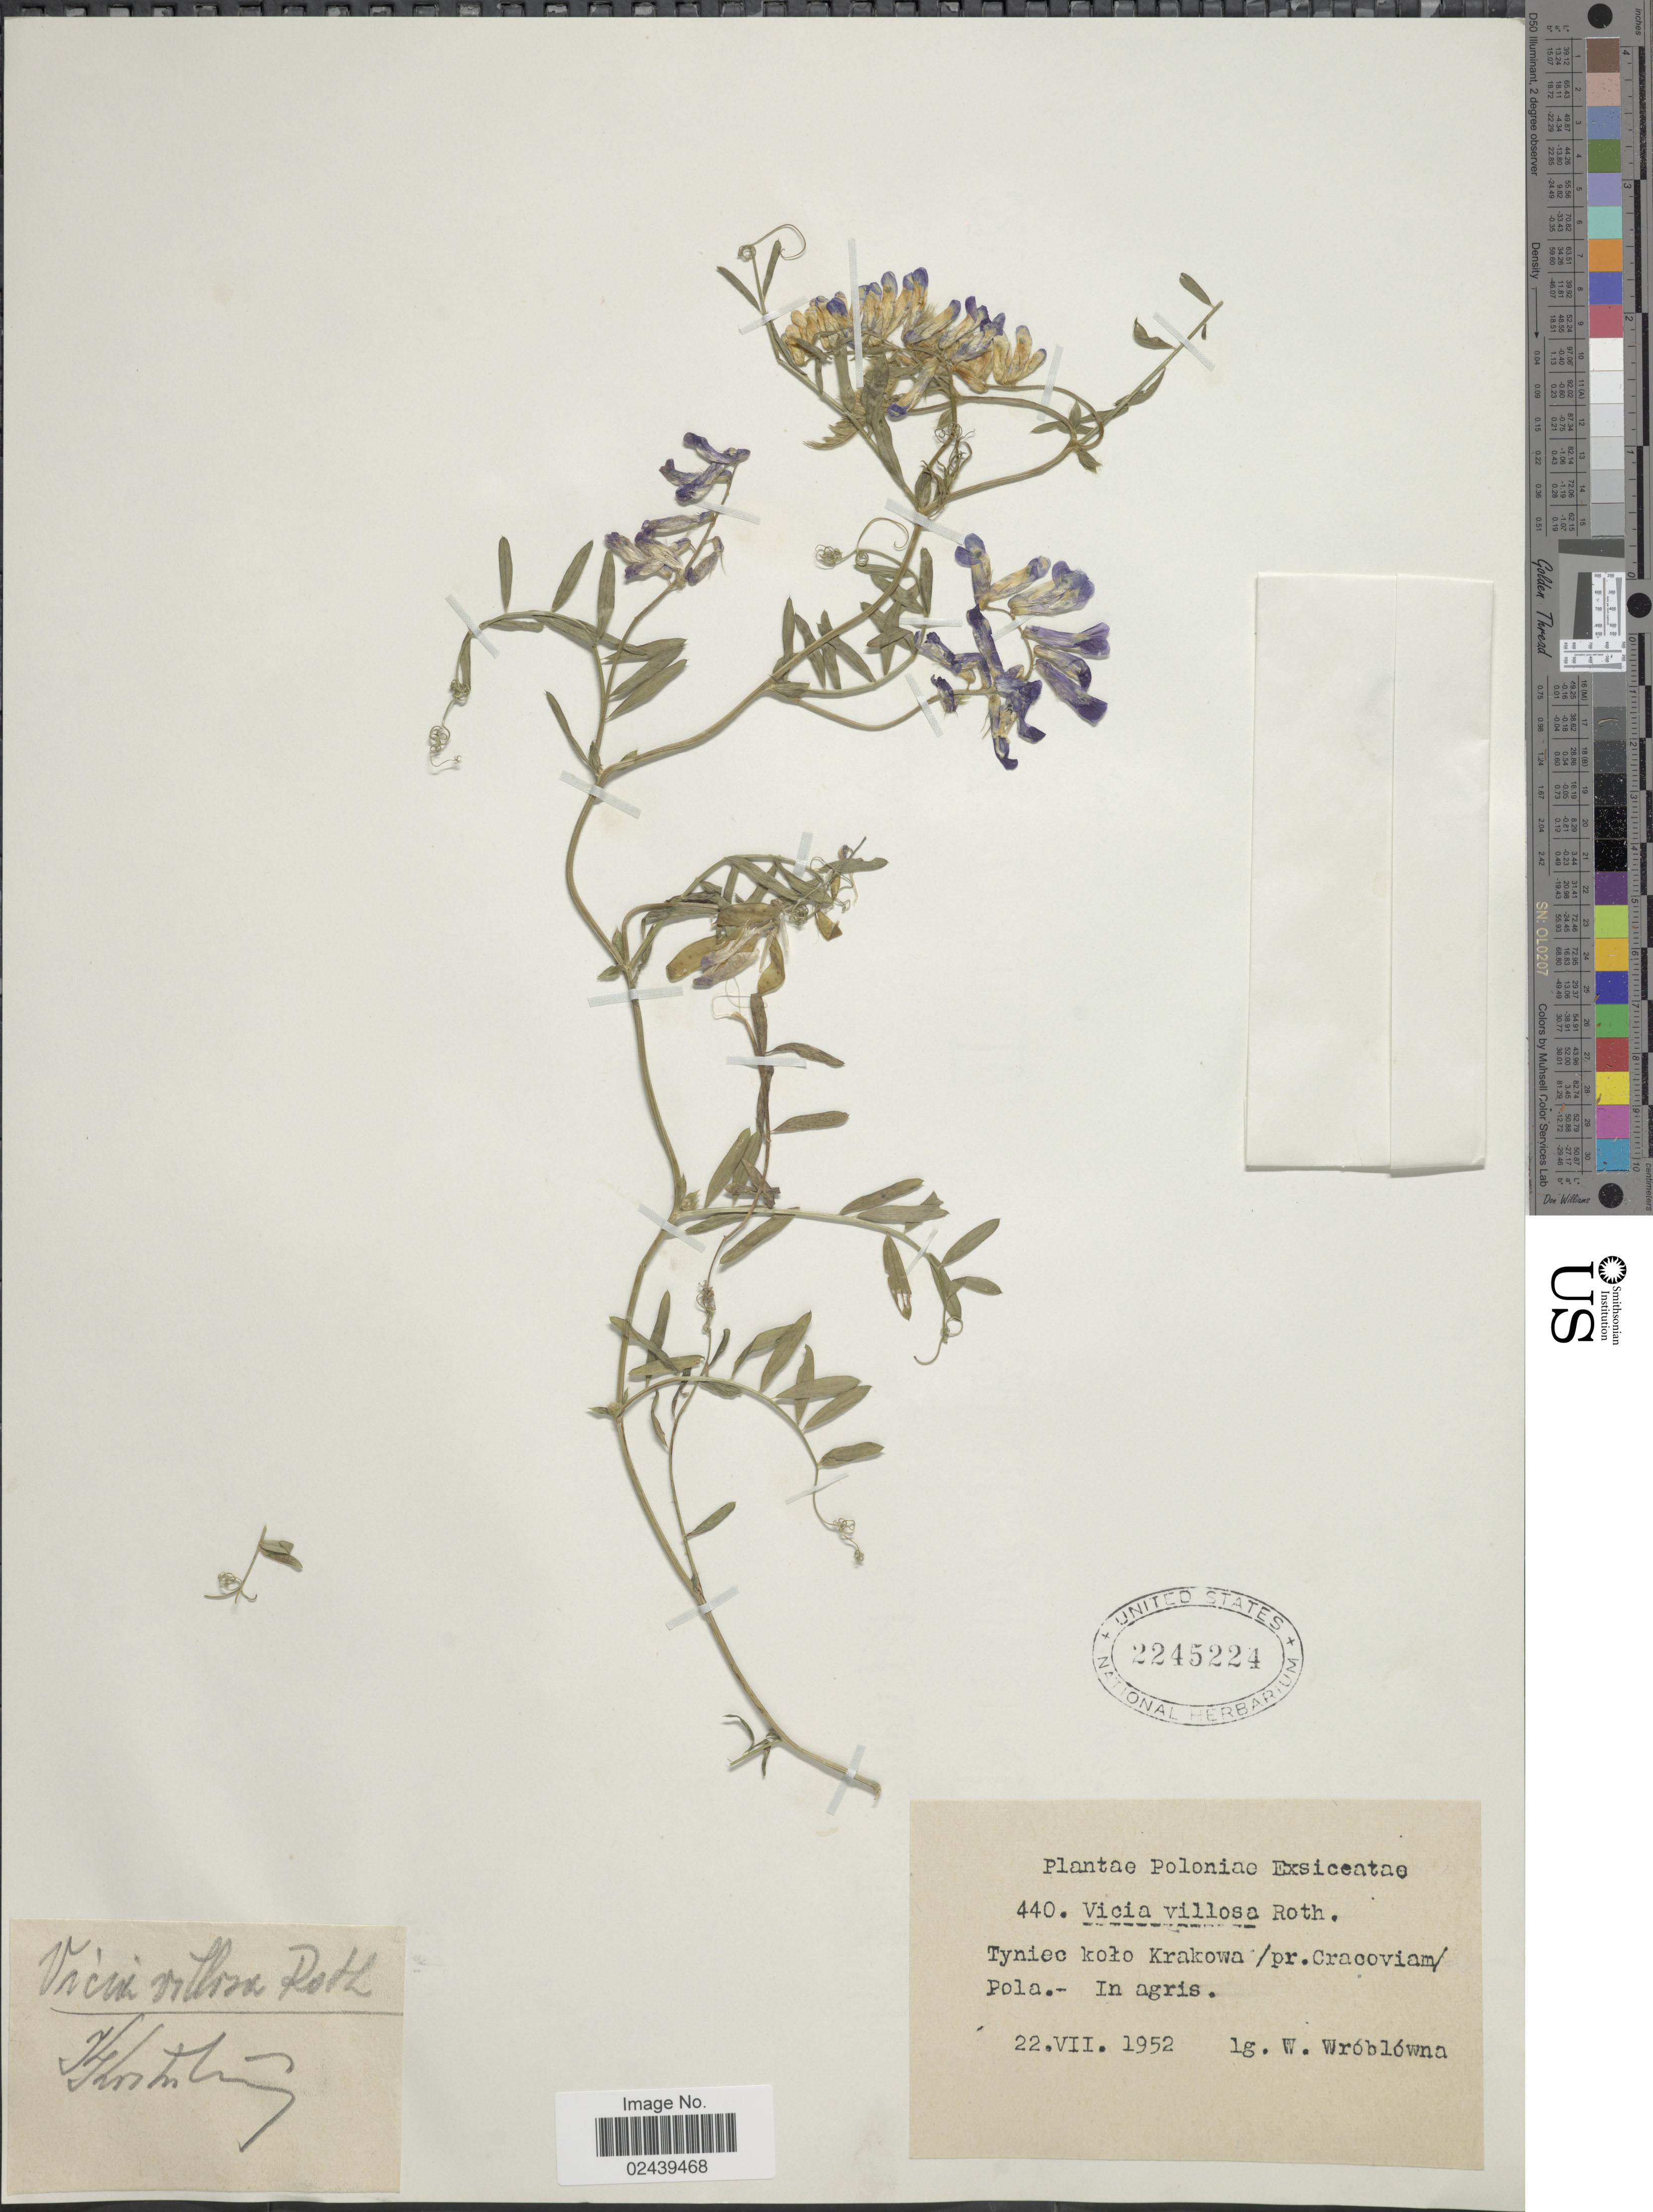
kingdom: Plantae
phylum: Tracheophyta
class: Magnoliopsida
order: Fabales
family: Fabaceae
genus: Vicia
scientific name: Vicia villosa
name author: Roth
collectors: W. Wróblówna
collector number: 440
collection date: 1952-07-22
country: Poland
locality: Poloniae, Tyniec kolo Krakowa/pr. Cracoviam Pola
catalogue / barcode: US 2245224